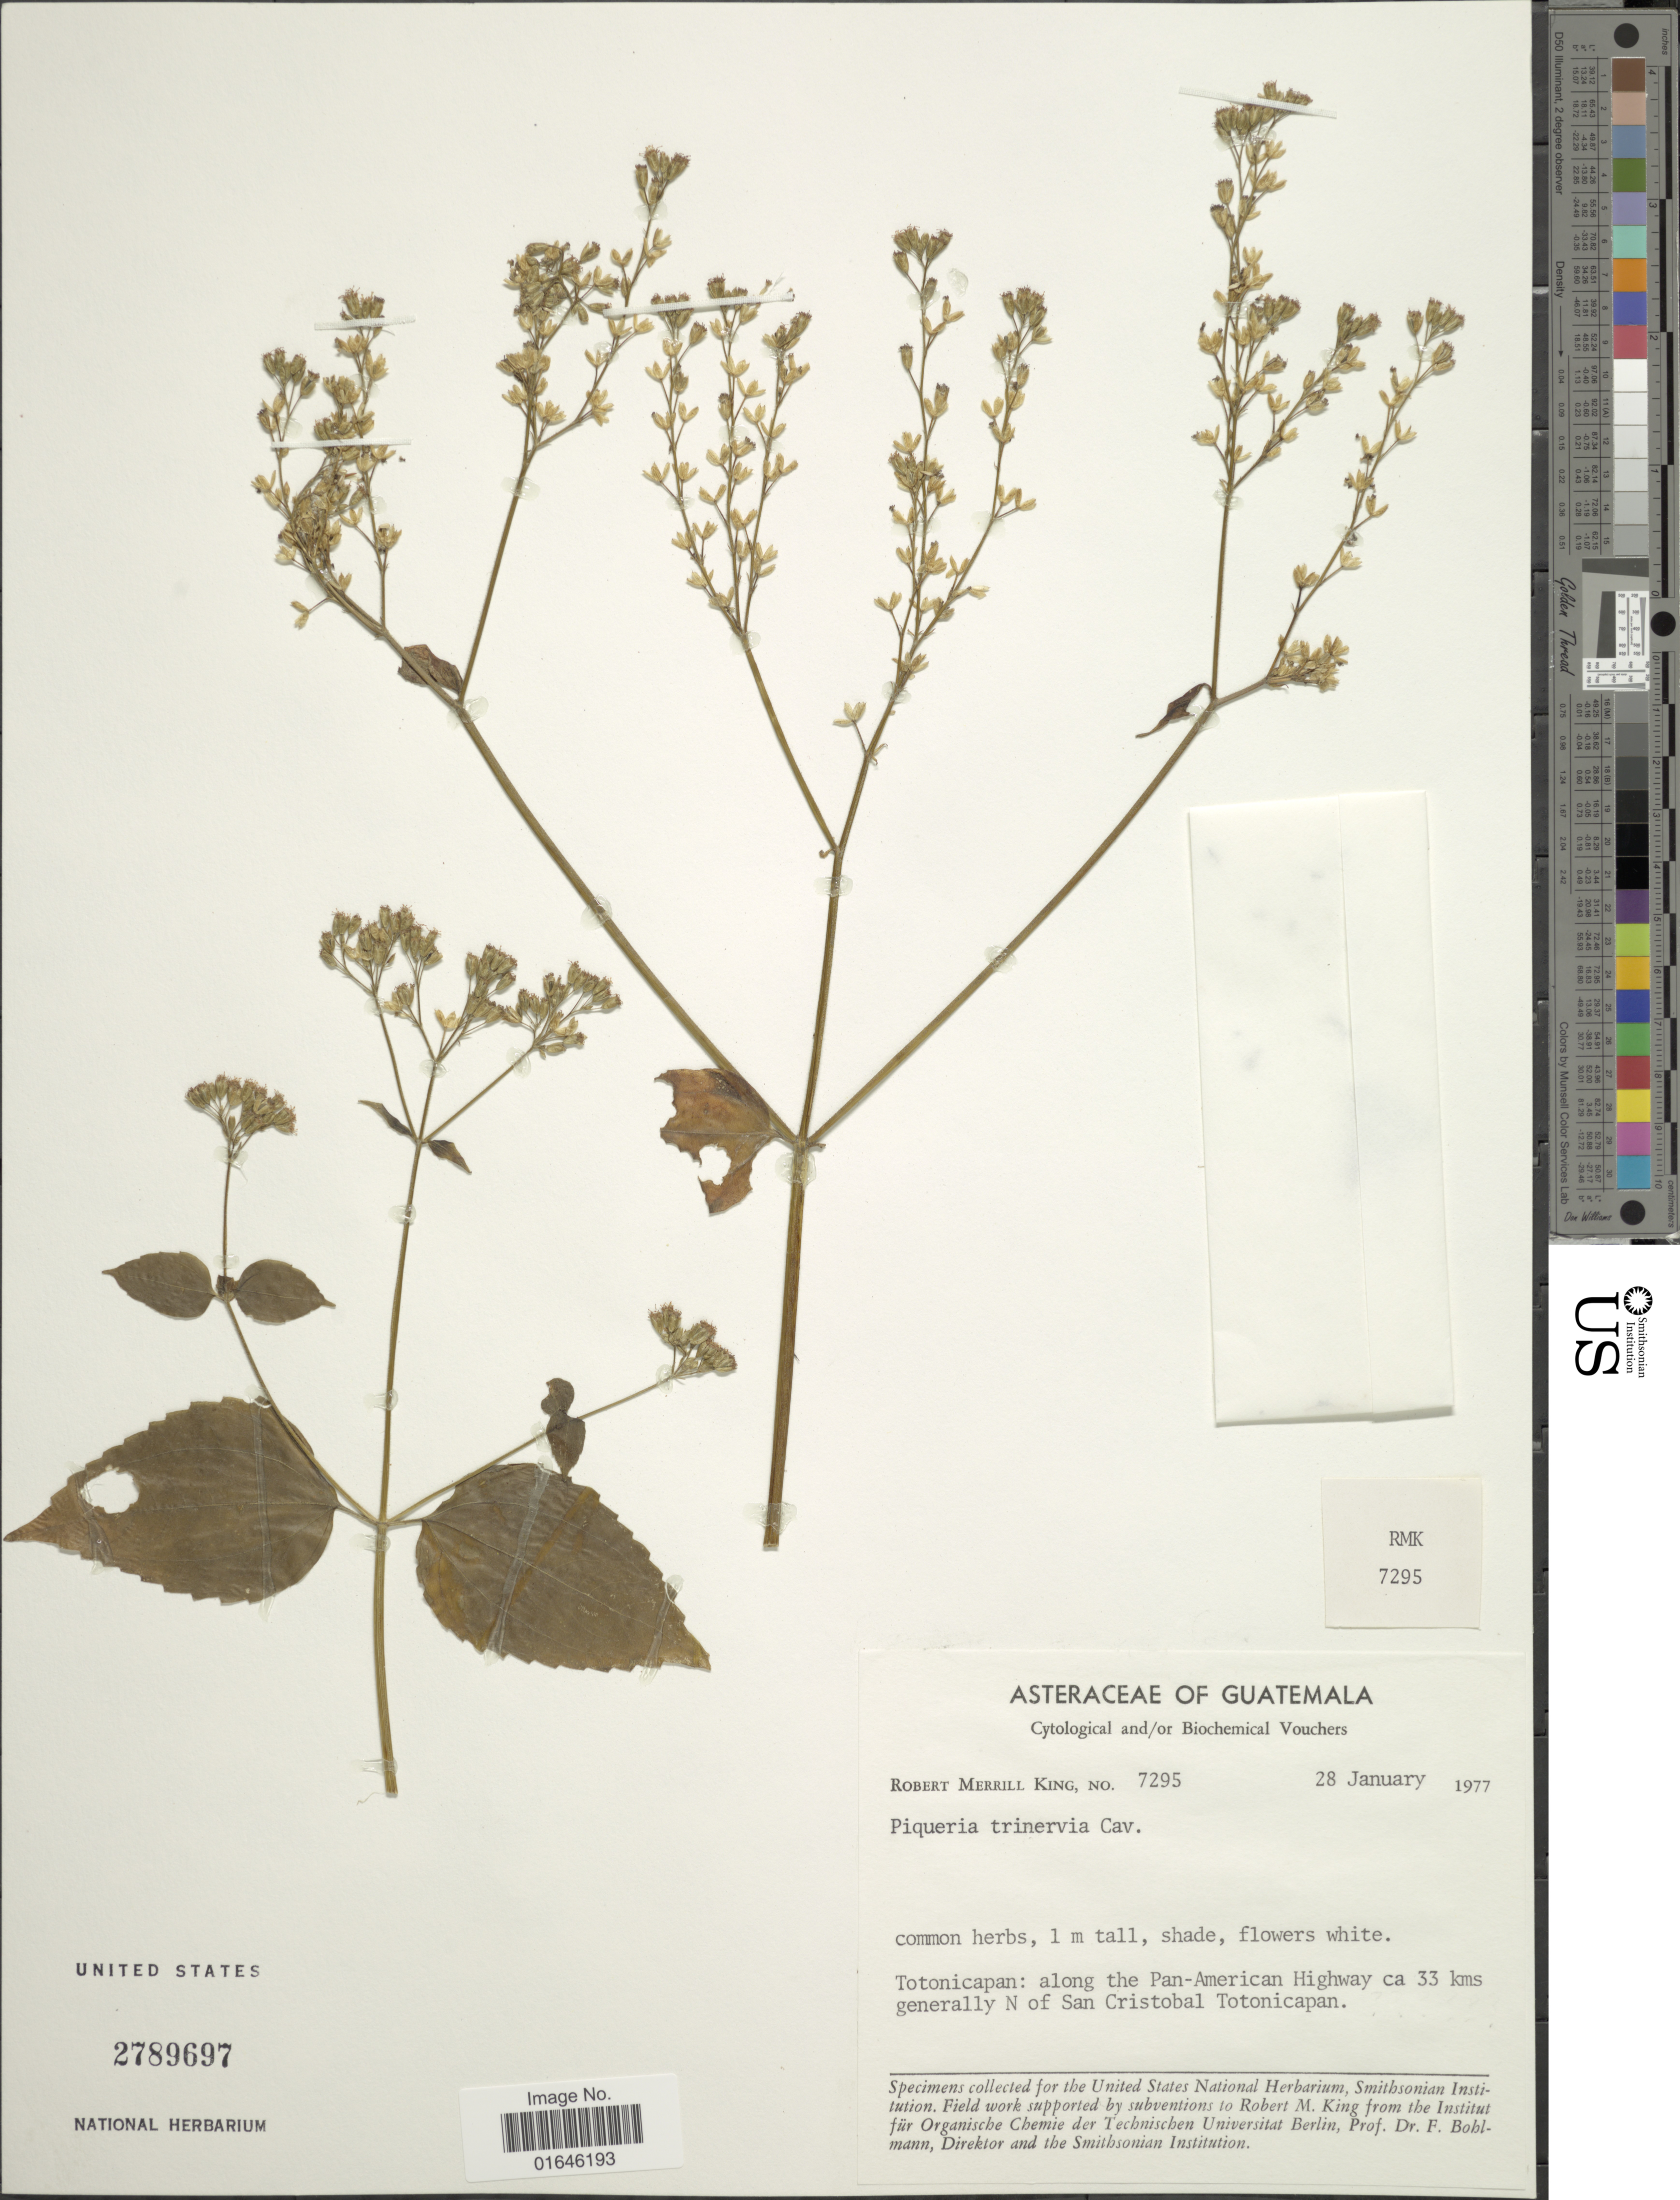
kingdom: Plantae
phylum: Tracheophyta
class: Magnoliopsida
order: Asterales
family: Asteraceae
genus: Piqueria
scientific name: Piqueria trinervia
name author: Cav.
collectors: R. M. King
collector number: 7295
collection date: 1977-01-28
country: Guatemala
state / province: Totonicapan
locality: Along the Pan-American Highway ca 33 kms generally N of San Cristobal Totonicapan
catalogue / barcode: US 2789697